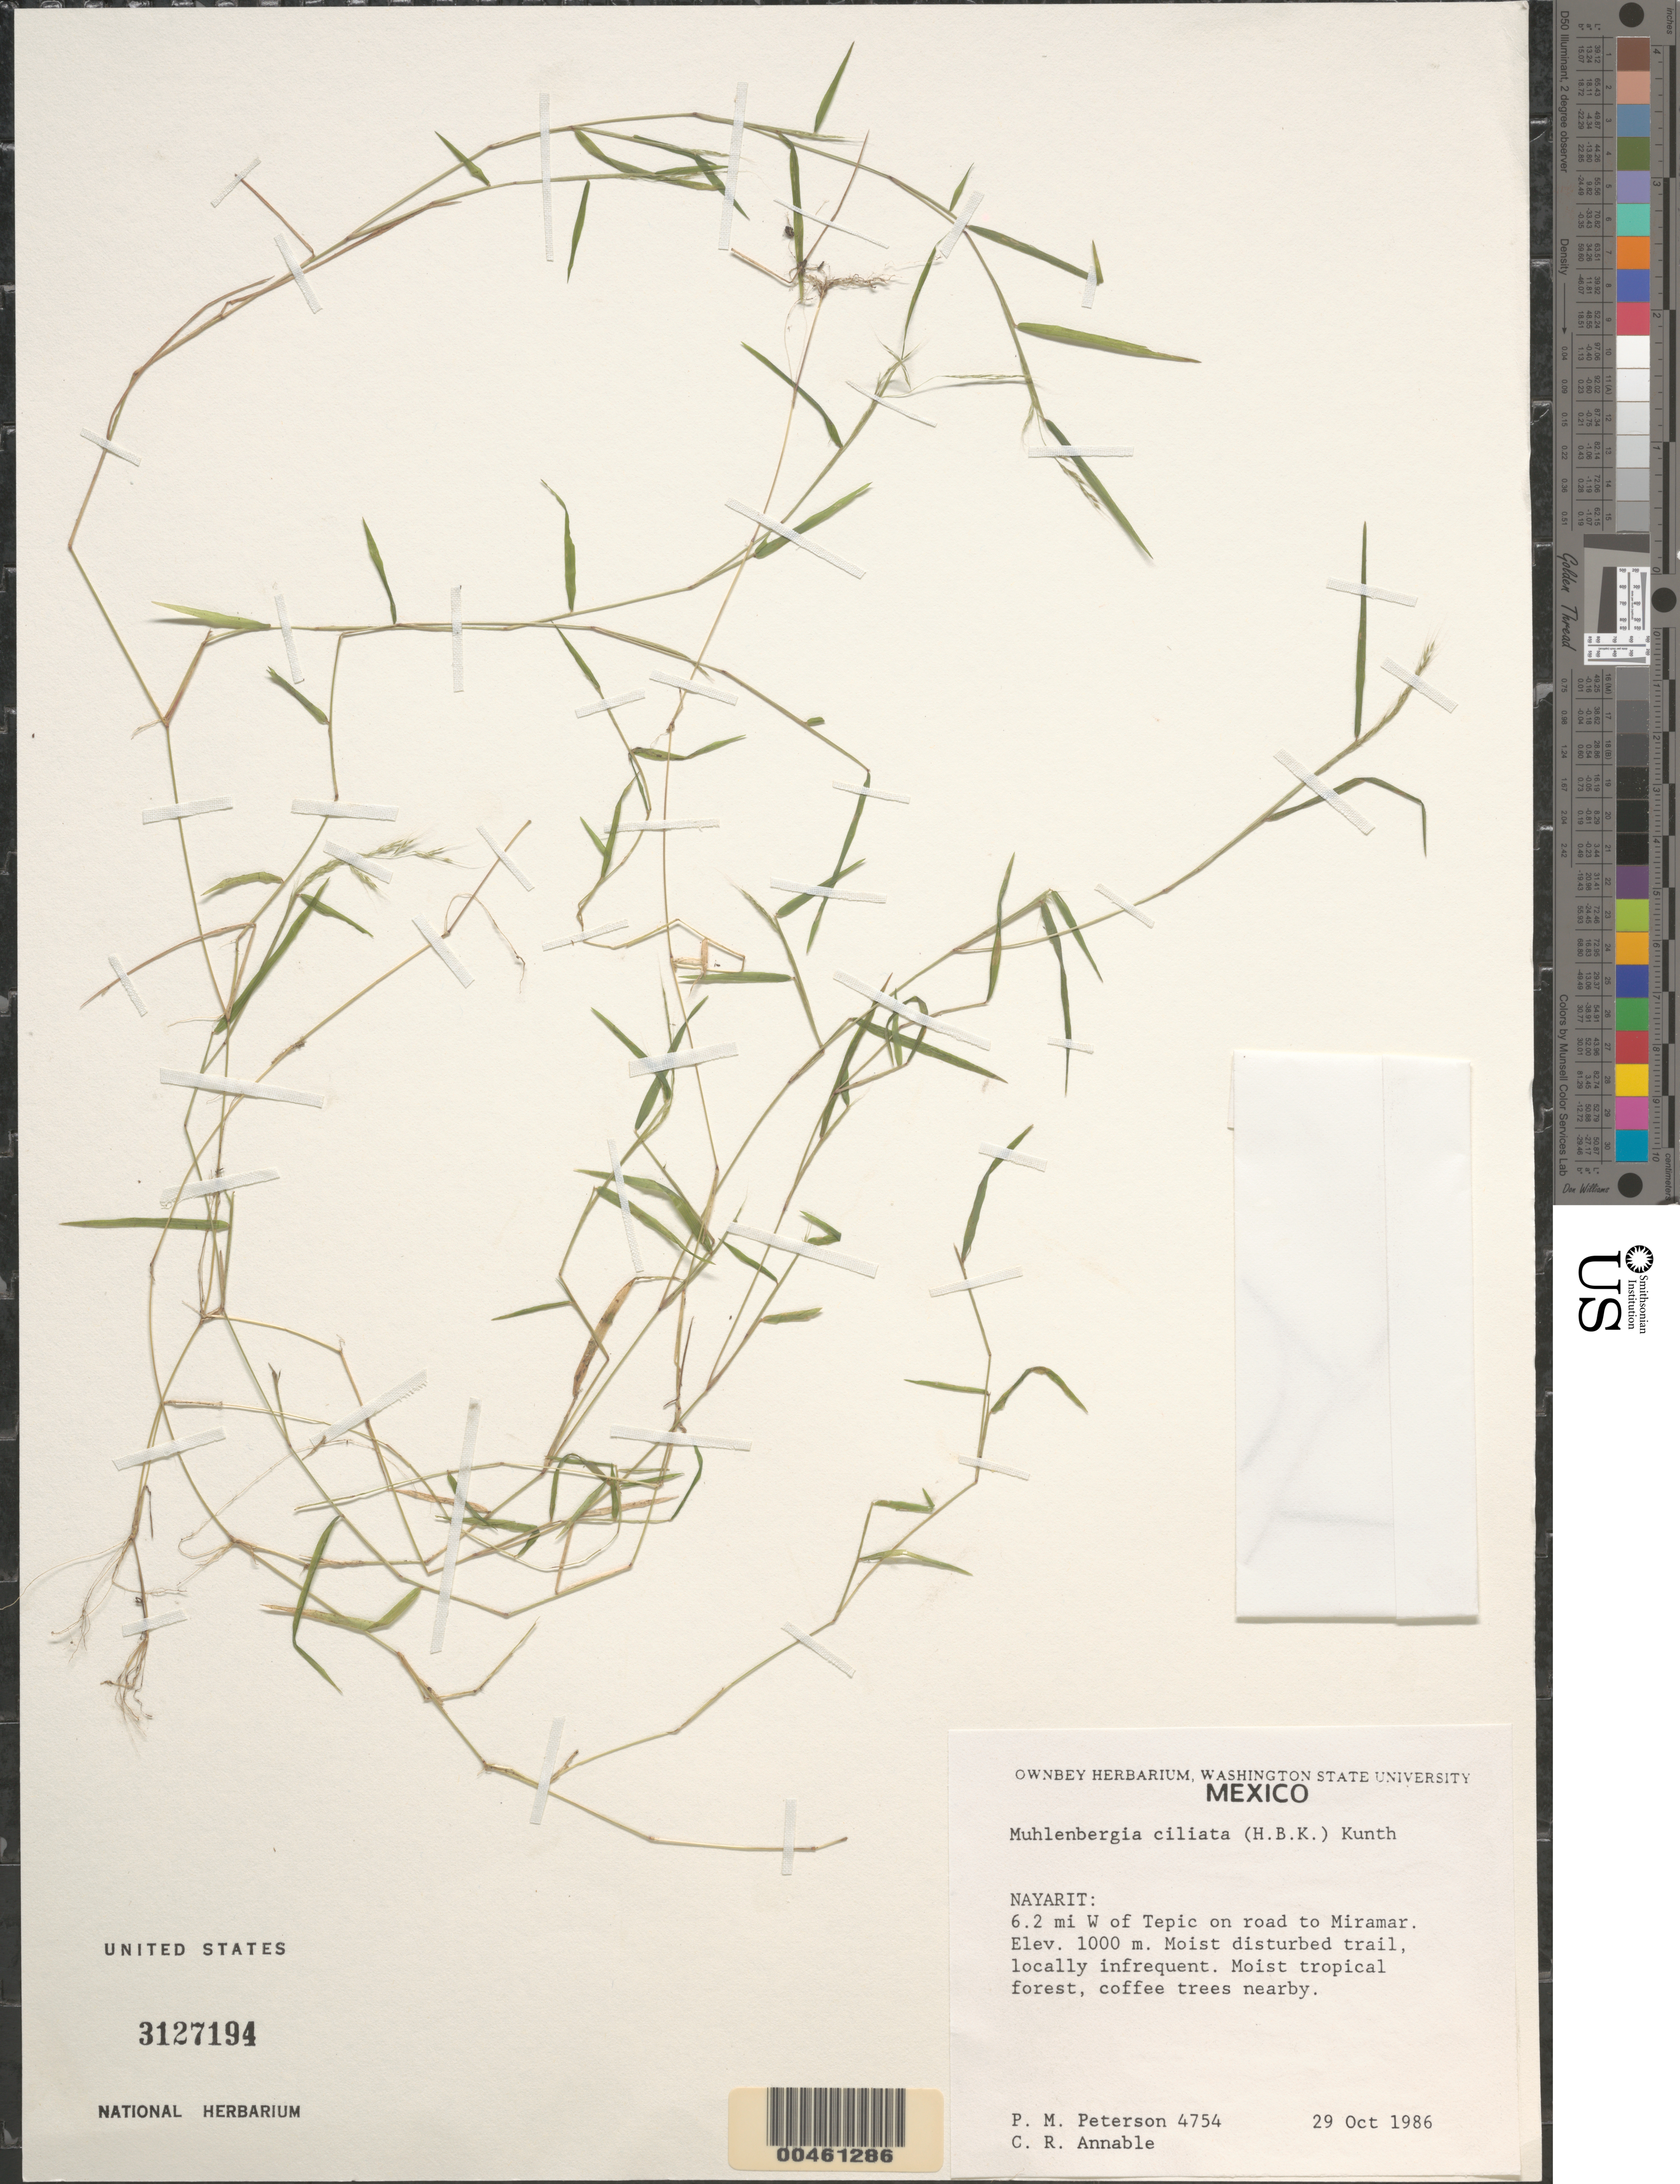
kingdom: Plantae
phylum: Tracheophyta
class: Liliopsida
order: Poales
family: Poaceae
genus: Muhlenbergia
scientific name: Muhlenbergia ciliata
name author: (Kunth) Trin.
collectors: P. M. Peterson & C. R. Annable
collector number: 04754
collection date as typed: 29 Oct 1986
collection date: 1986-10-29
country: Mexico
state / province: Nayarit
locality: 6.2 miles W of Tepic on road to Miramar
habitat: Disturbed trail in tropical forest, coffee trees nearby.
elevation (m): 1000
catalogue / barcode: US 3127194